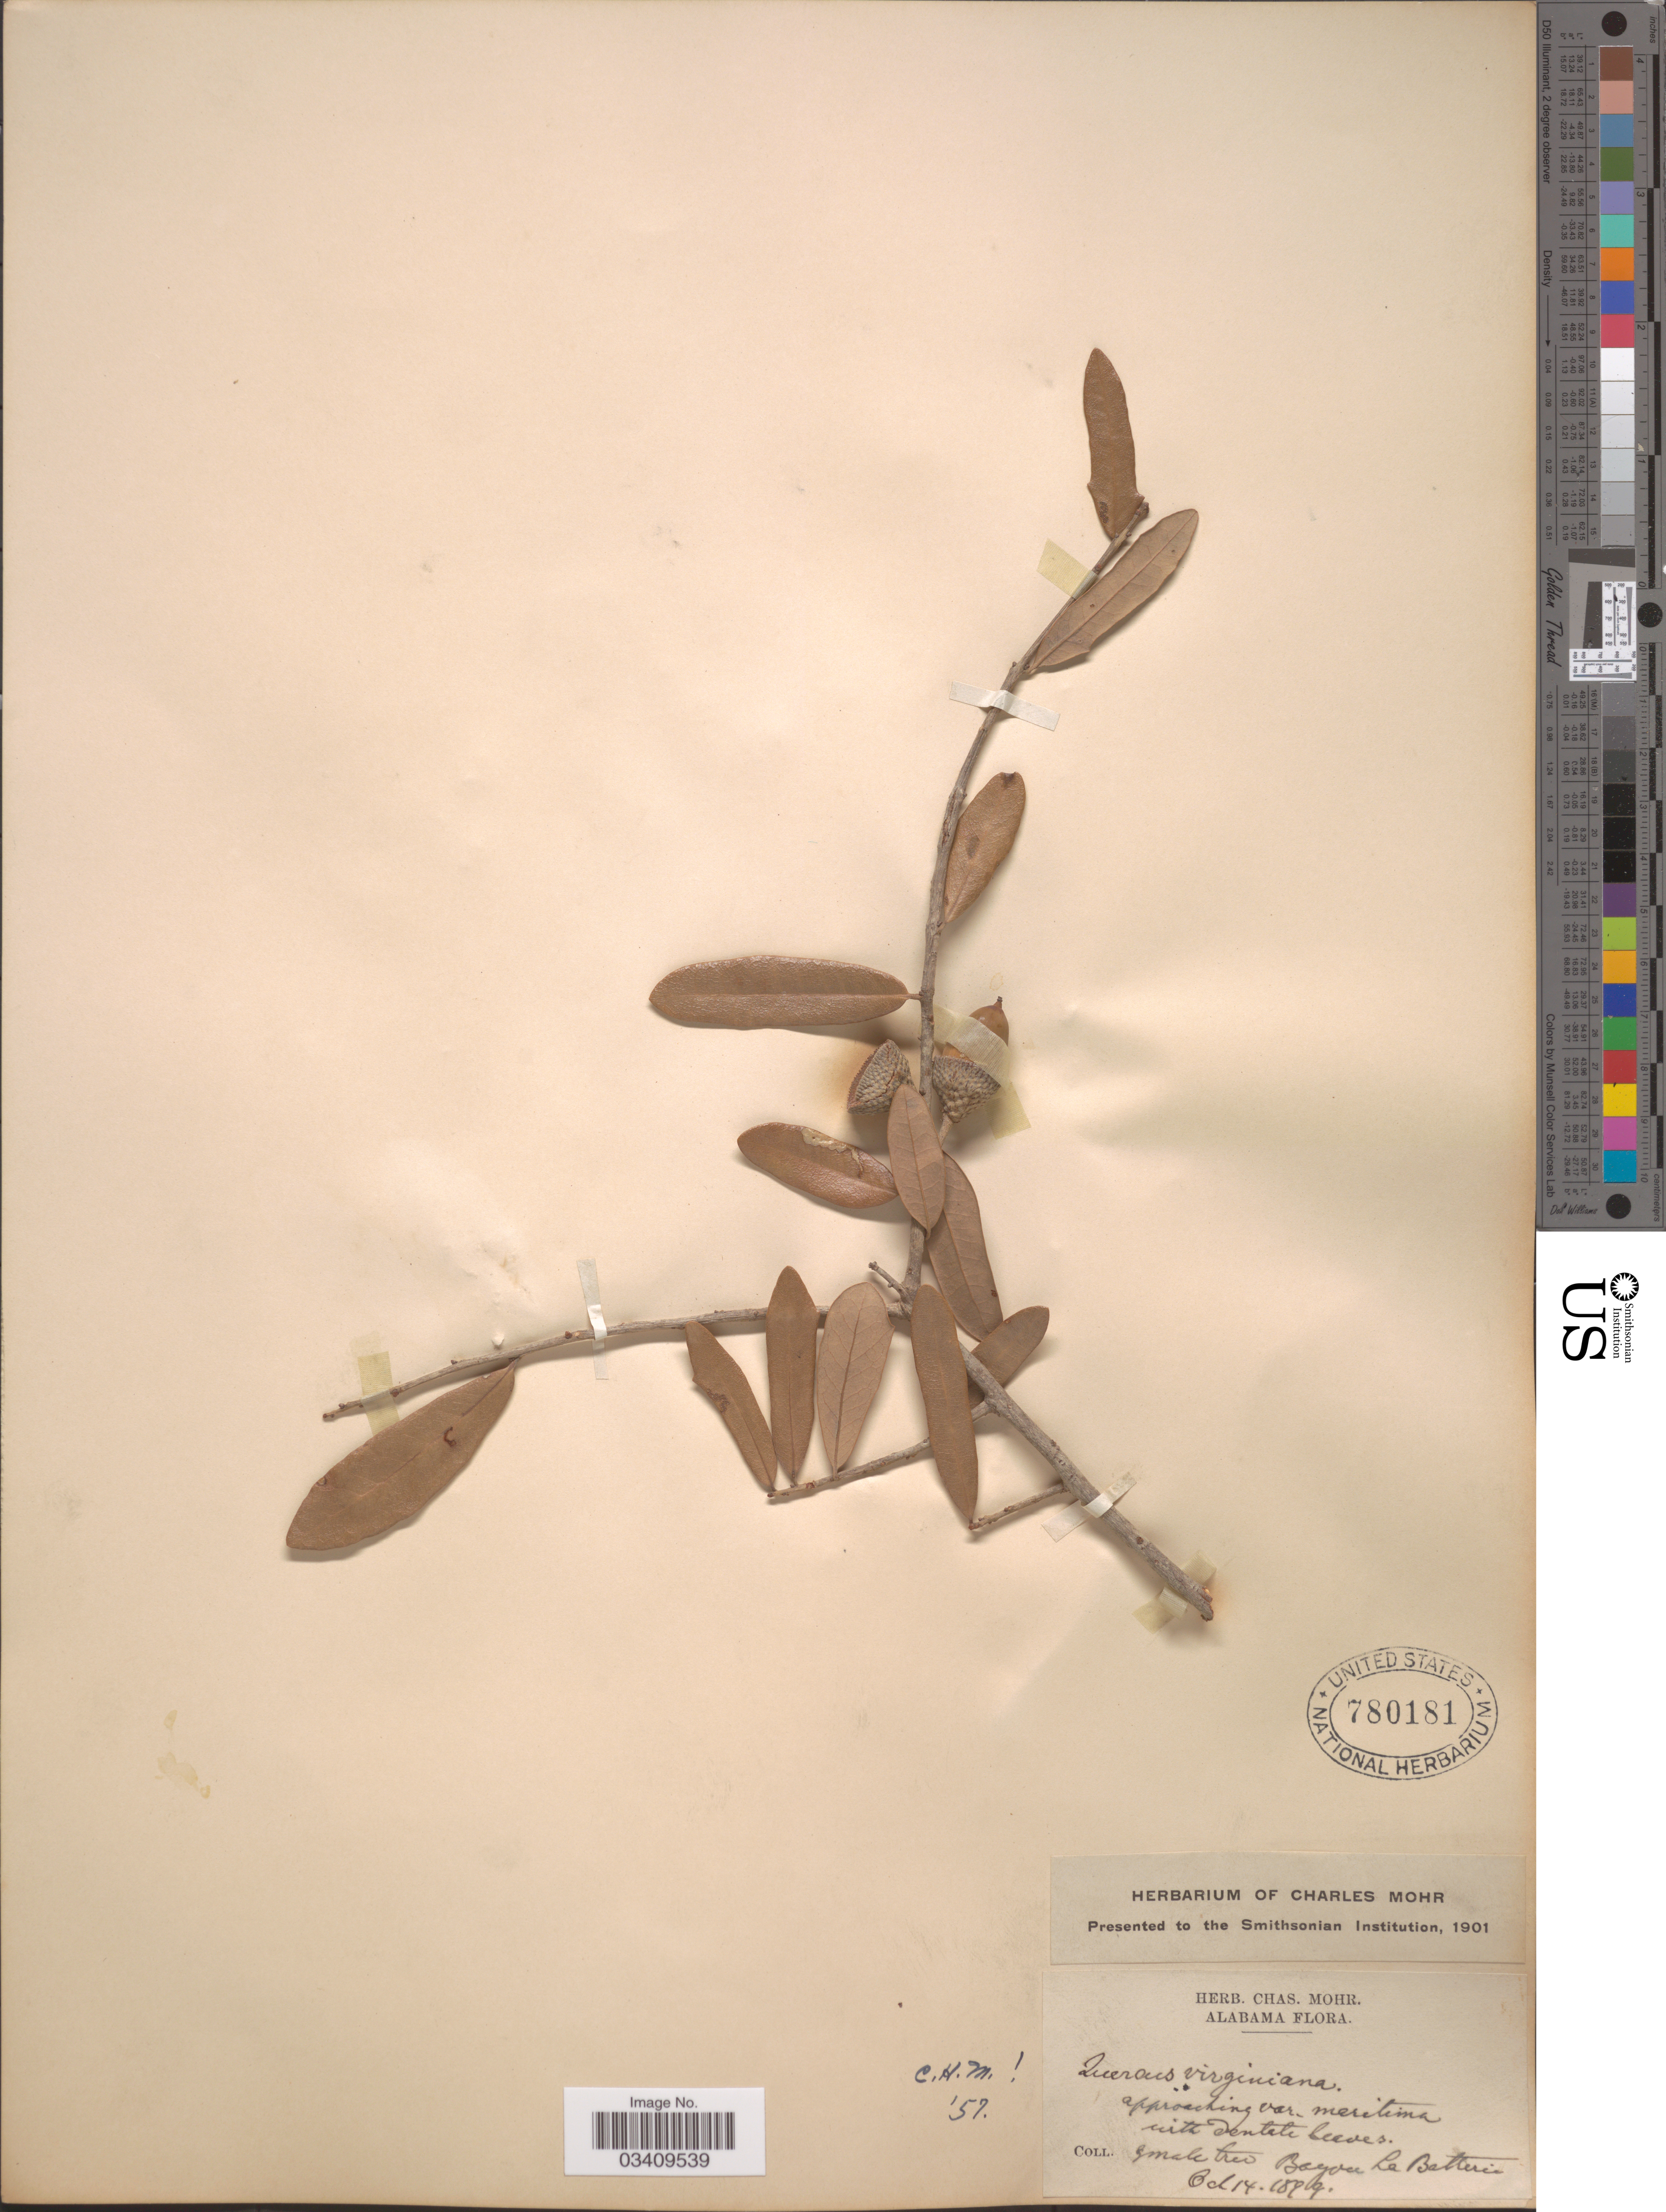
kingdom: Plantae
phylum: Tracheophyta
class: Magnoliopsida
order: Fagales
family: Fagaceae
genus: Quercus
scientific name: Quercus virginiana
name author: Mill.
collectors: ex herb. Charles Mohr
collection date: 1899-10-14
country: United States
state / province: Alabama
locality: Bayou La Batterie.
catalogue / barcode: US 780181